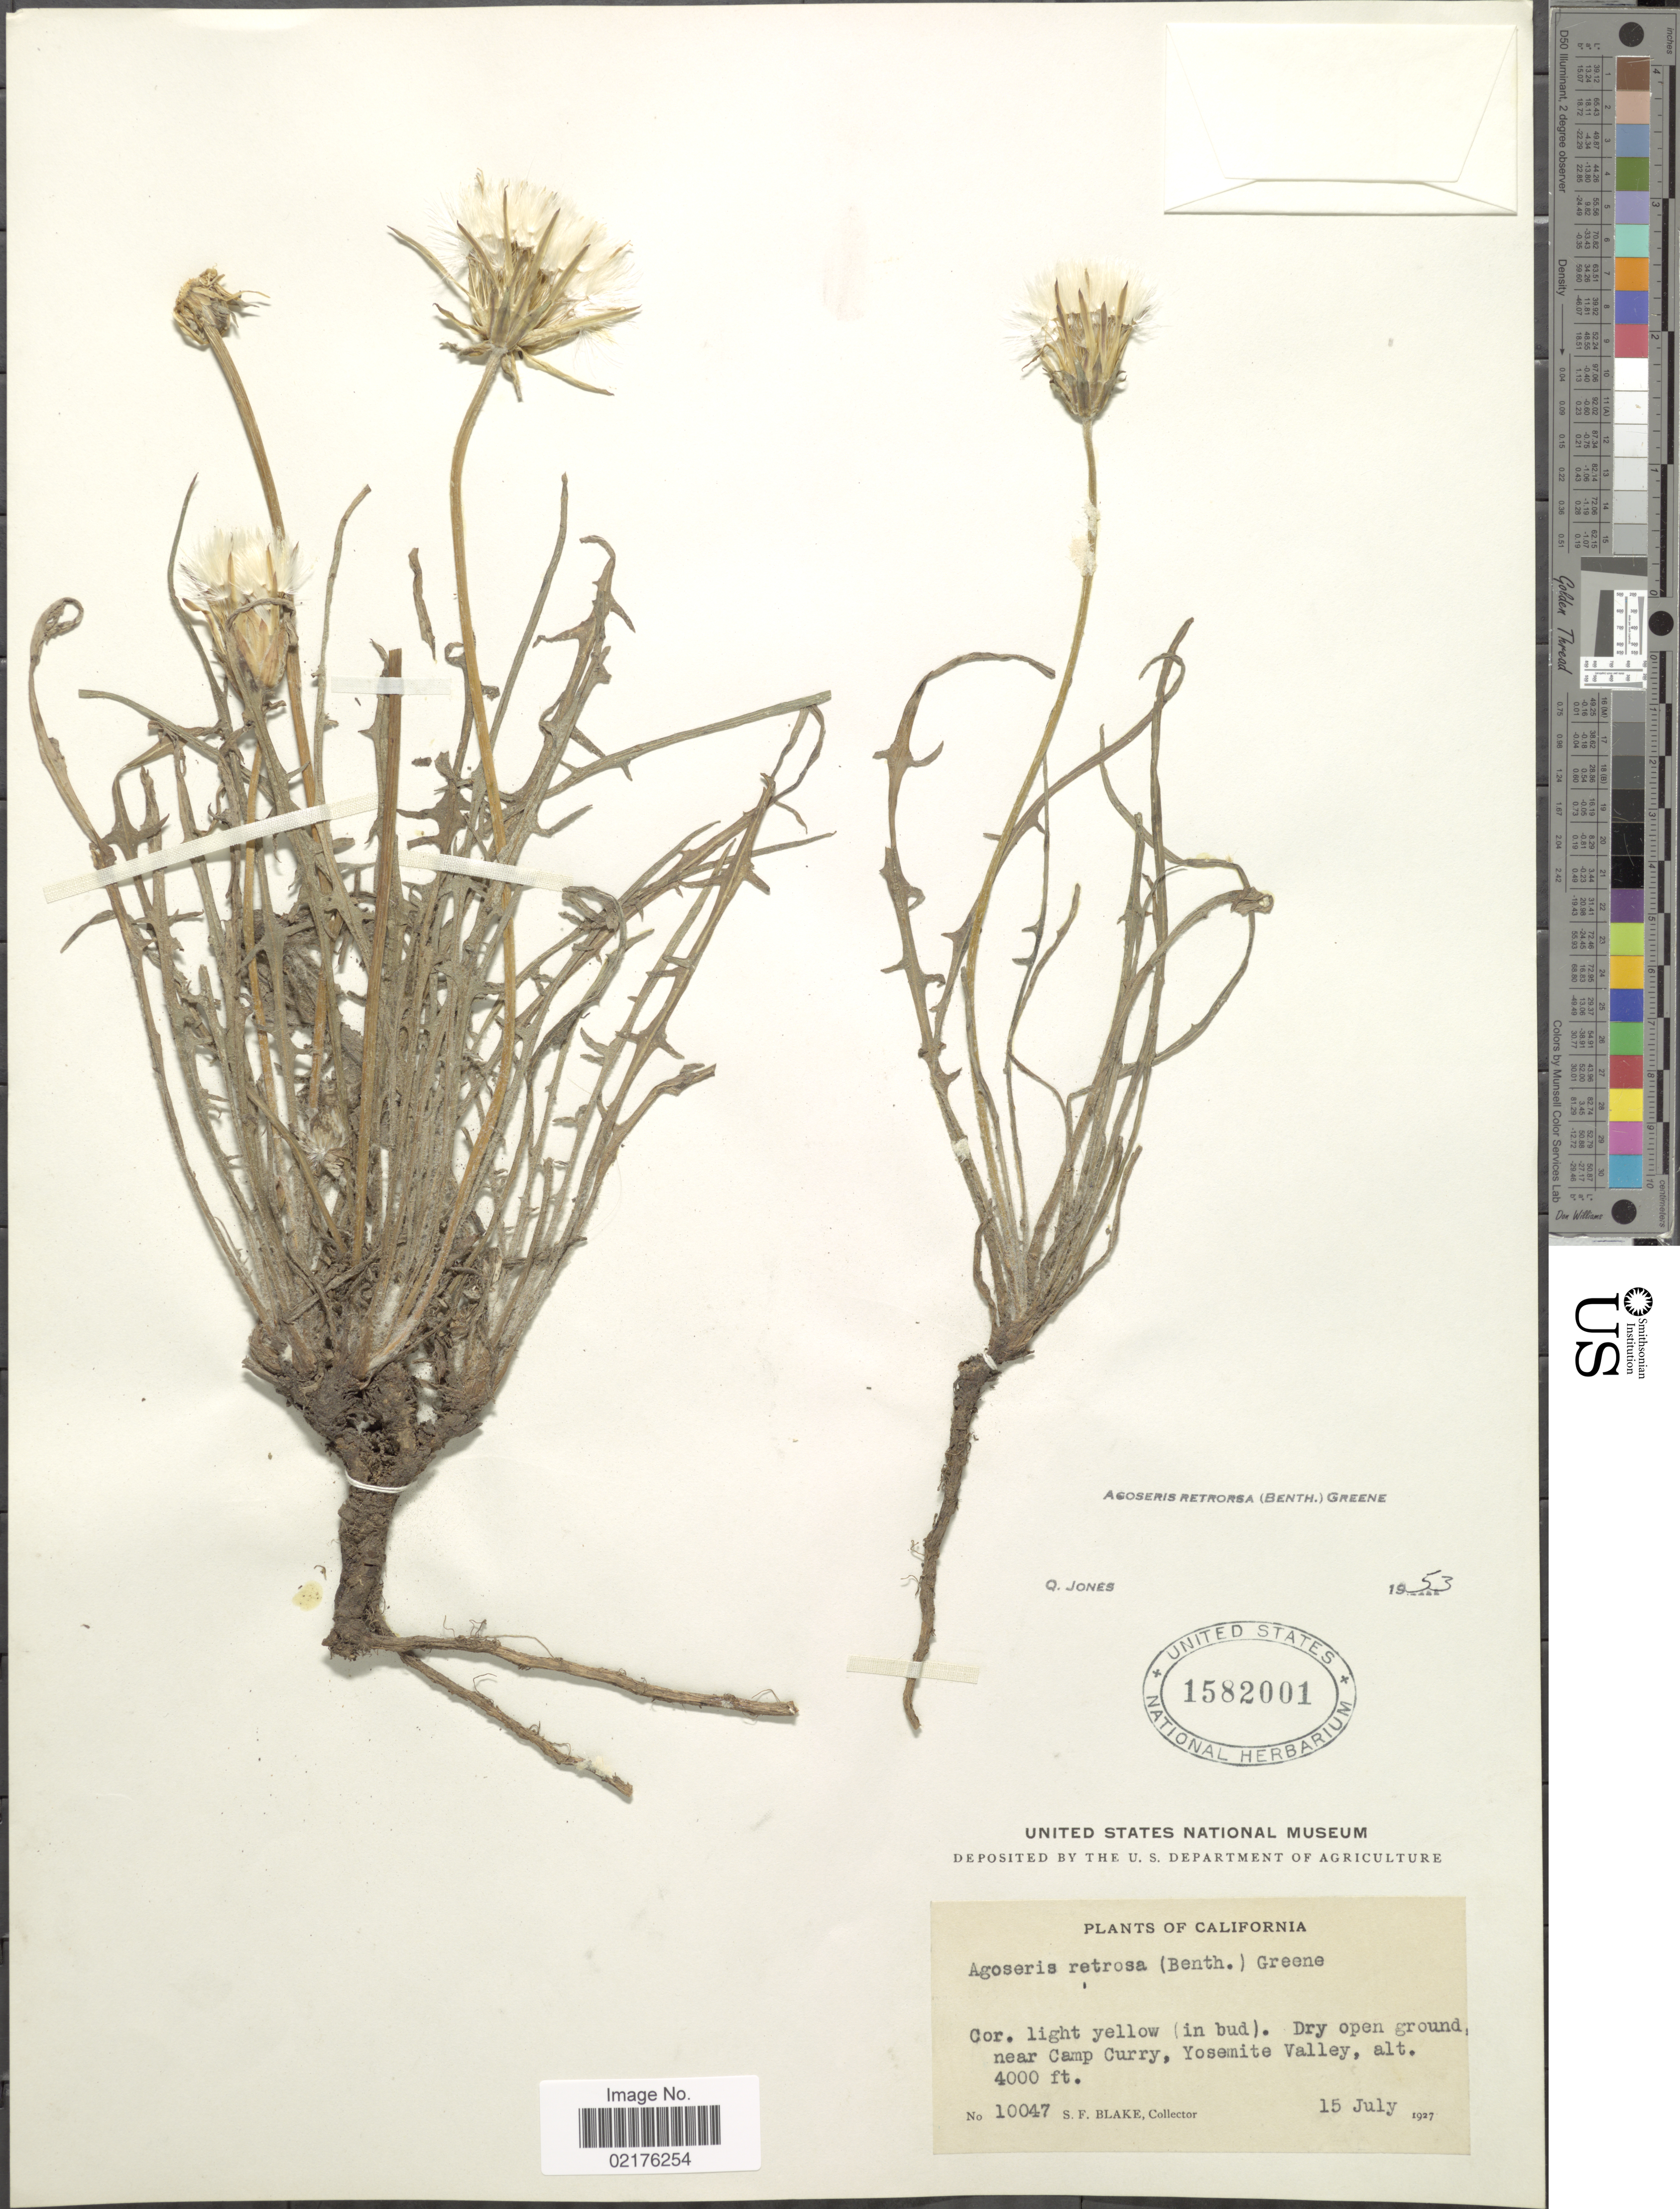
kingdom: Plantae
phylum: Tracheophyta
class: Magnoliopsida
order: Asterales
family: Asteraceae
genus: Agoseris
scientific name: Agoseris retrorsa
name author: (Benth.) Greene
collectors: S. Blake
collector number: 10047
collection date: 1927-07-15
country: United States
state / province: California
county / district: Mariposa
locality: Dry open ground, near Camp Curry, Yosemite Valley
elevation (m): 1219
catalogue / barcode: US 1582001